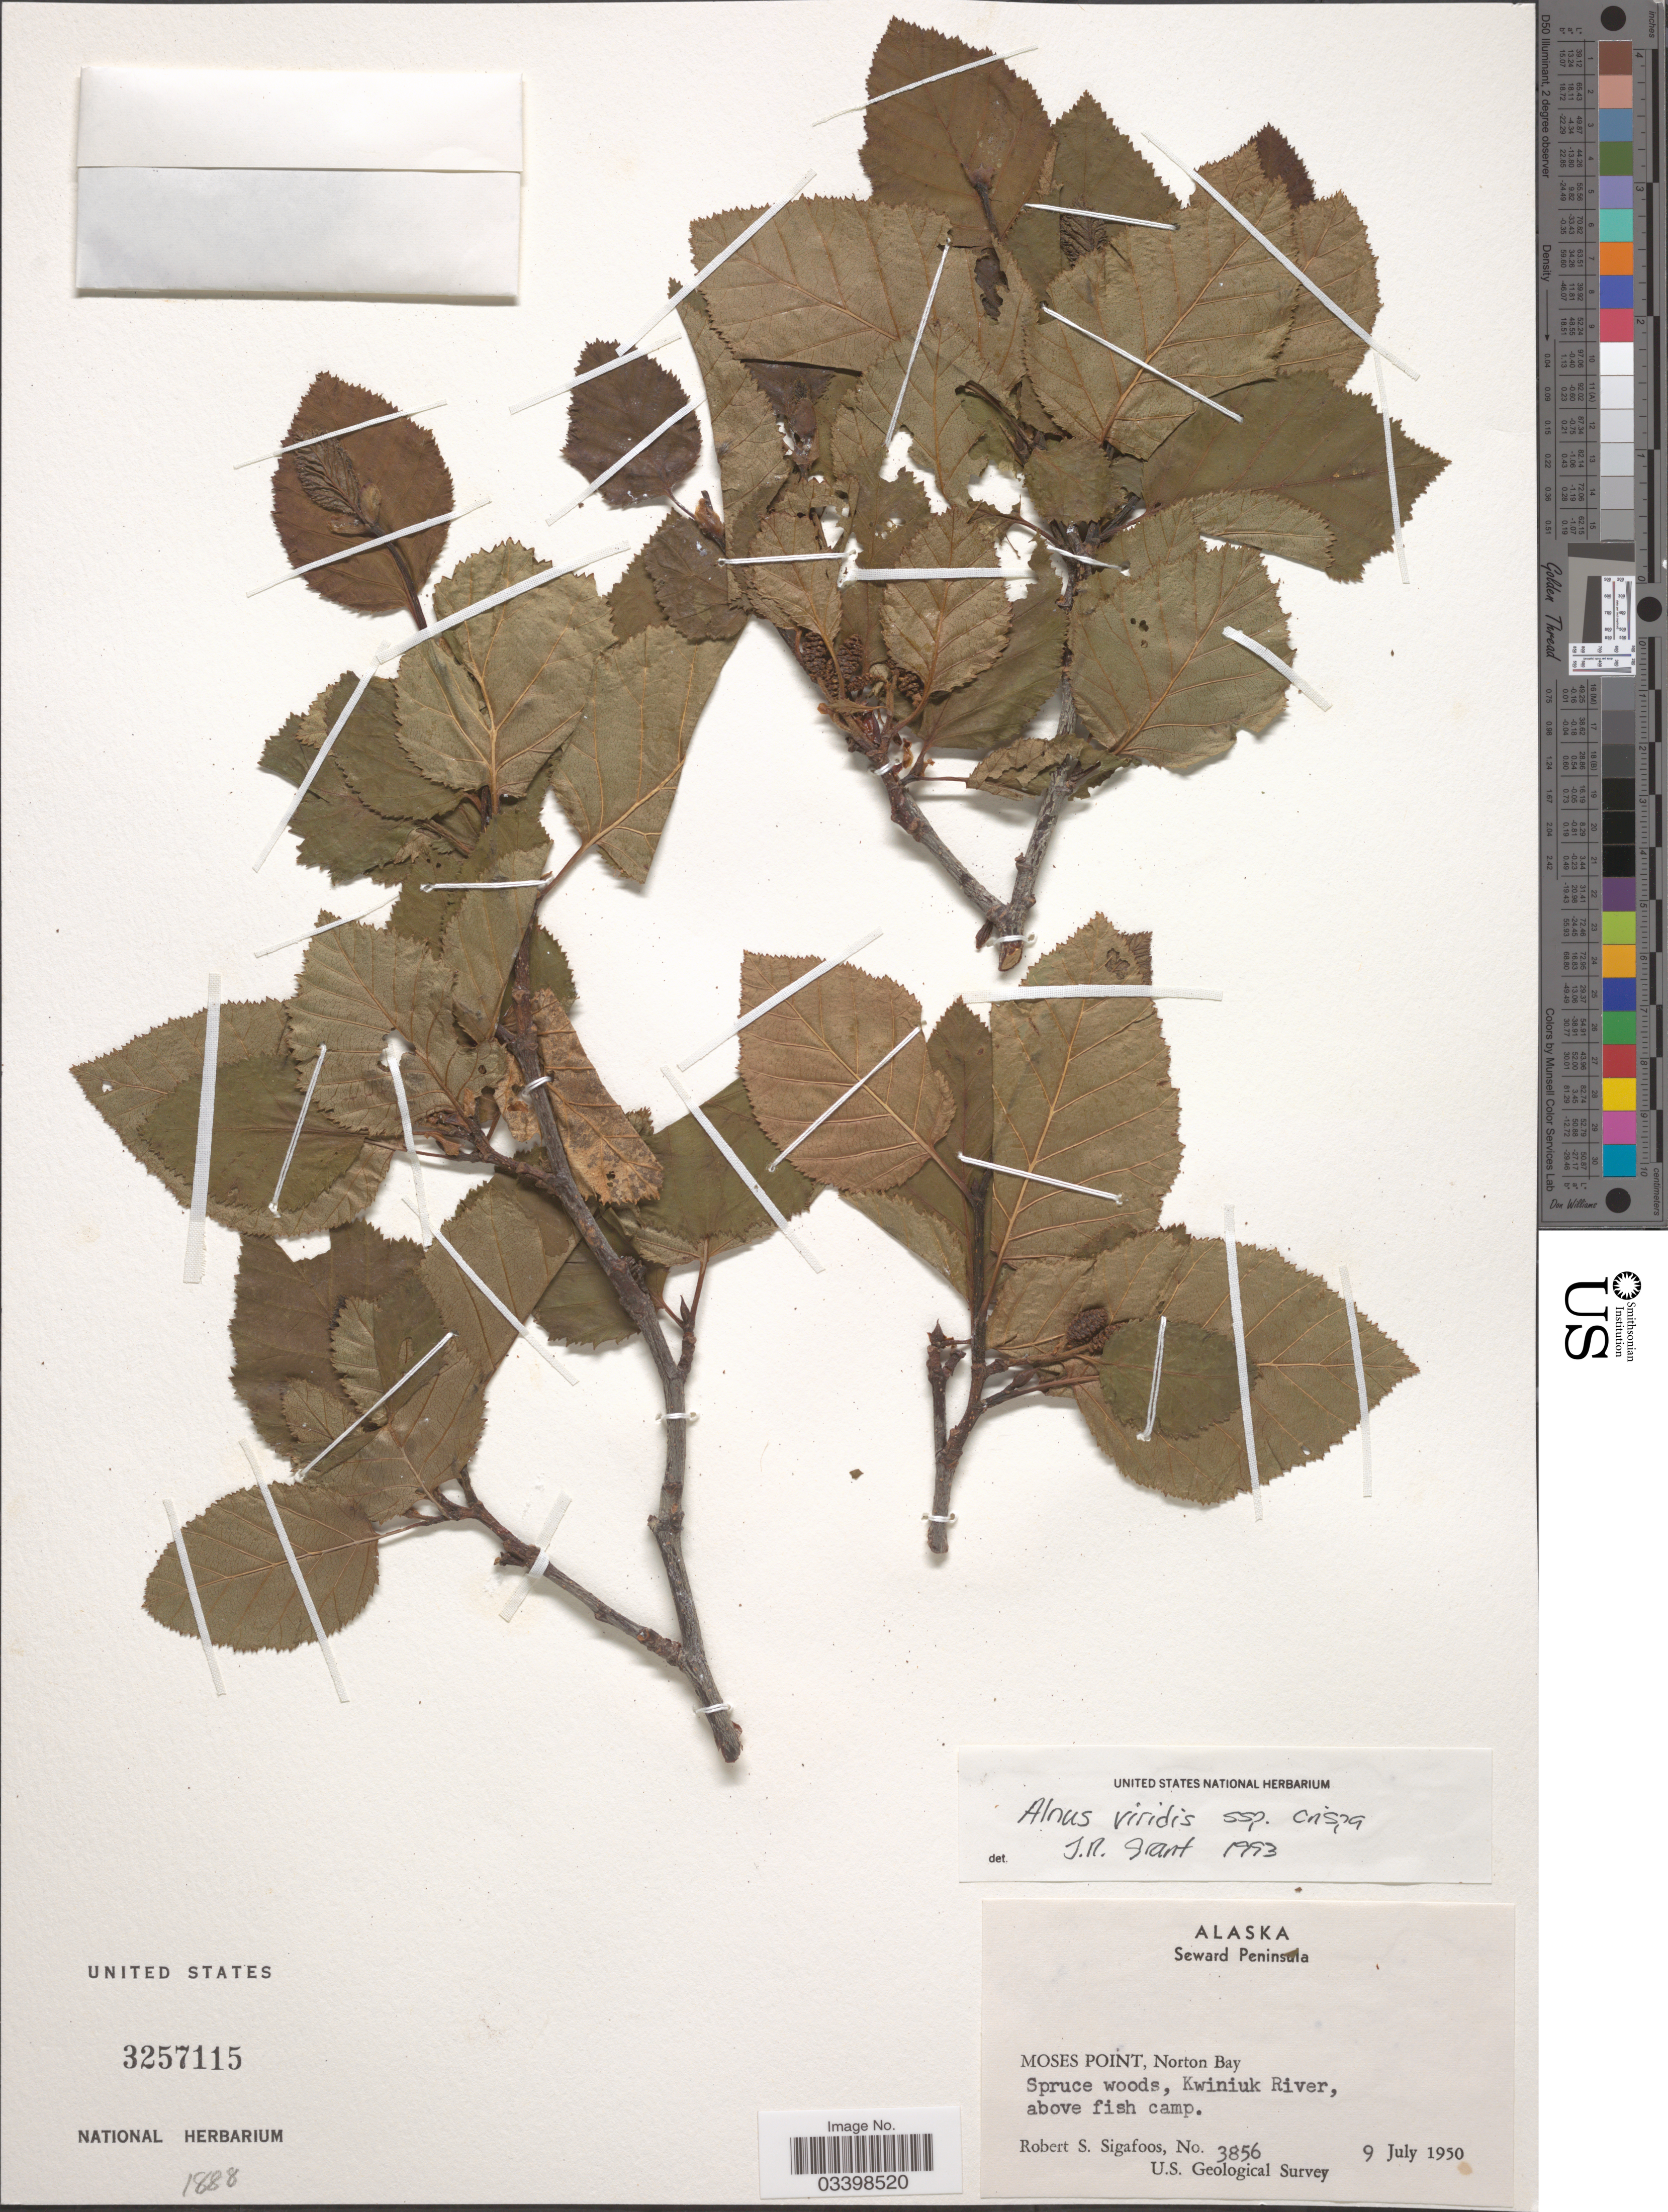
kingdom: Plantae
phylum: Tracheophyta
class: Magnoliopsida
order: Fagales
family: Betulaceae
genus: Alnus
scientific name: Alnus viridis subsp. crispa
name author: (Aiton) Turrill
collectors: R. Sigafoos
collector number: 3856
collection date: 1950-07-09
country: United States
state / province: Alaska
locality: Seward Peninsula. Moses Point, Norton Bay. Spruce woods, Kwiniuk River, above fish camp.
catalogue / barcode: US 3257115